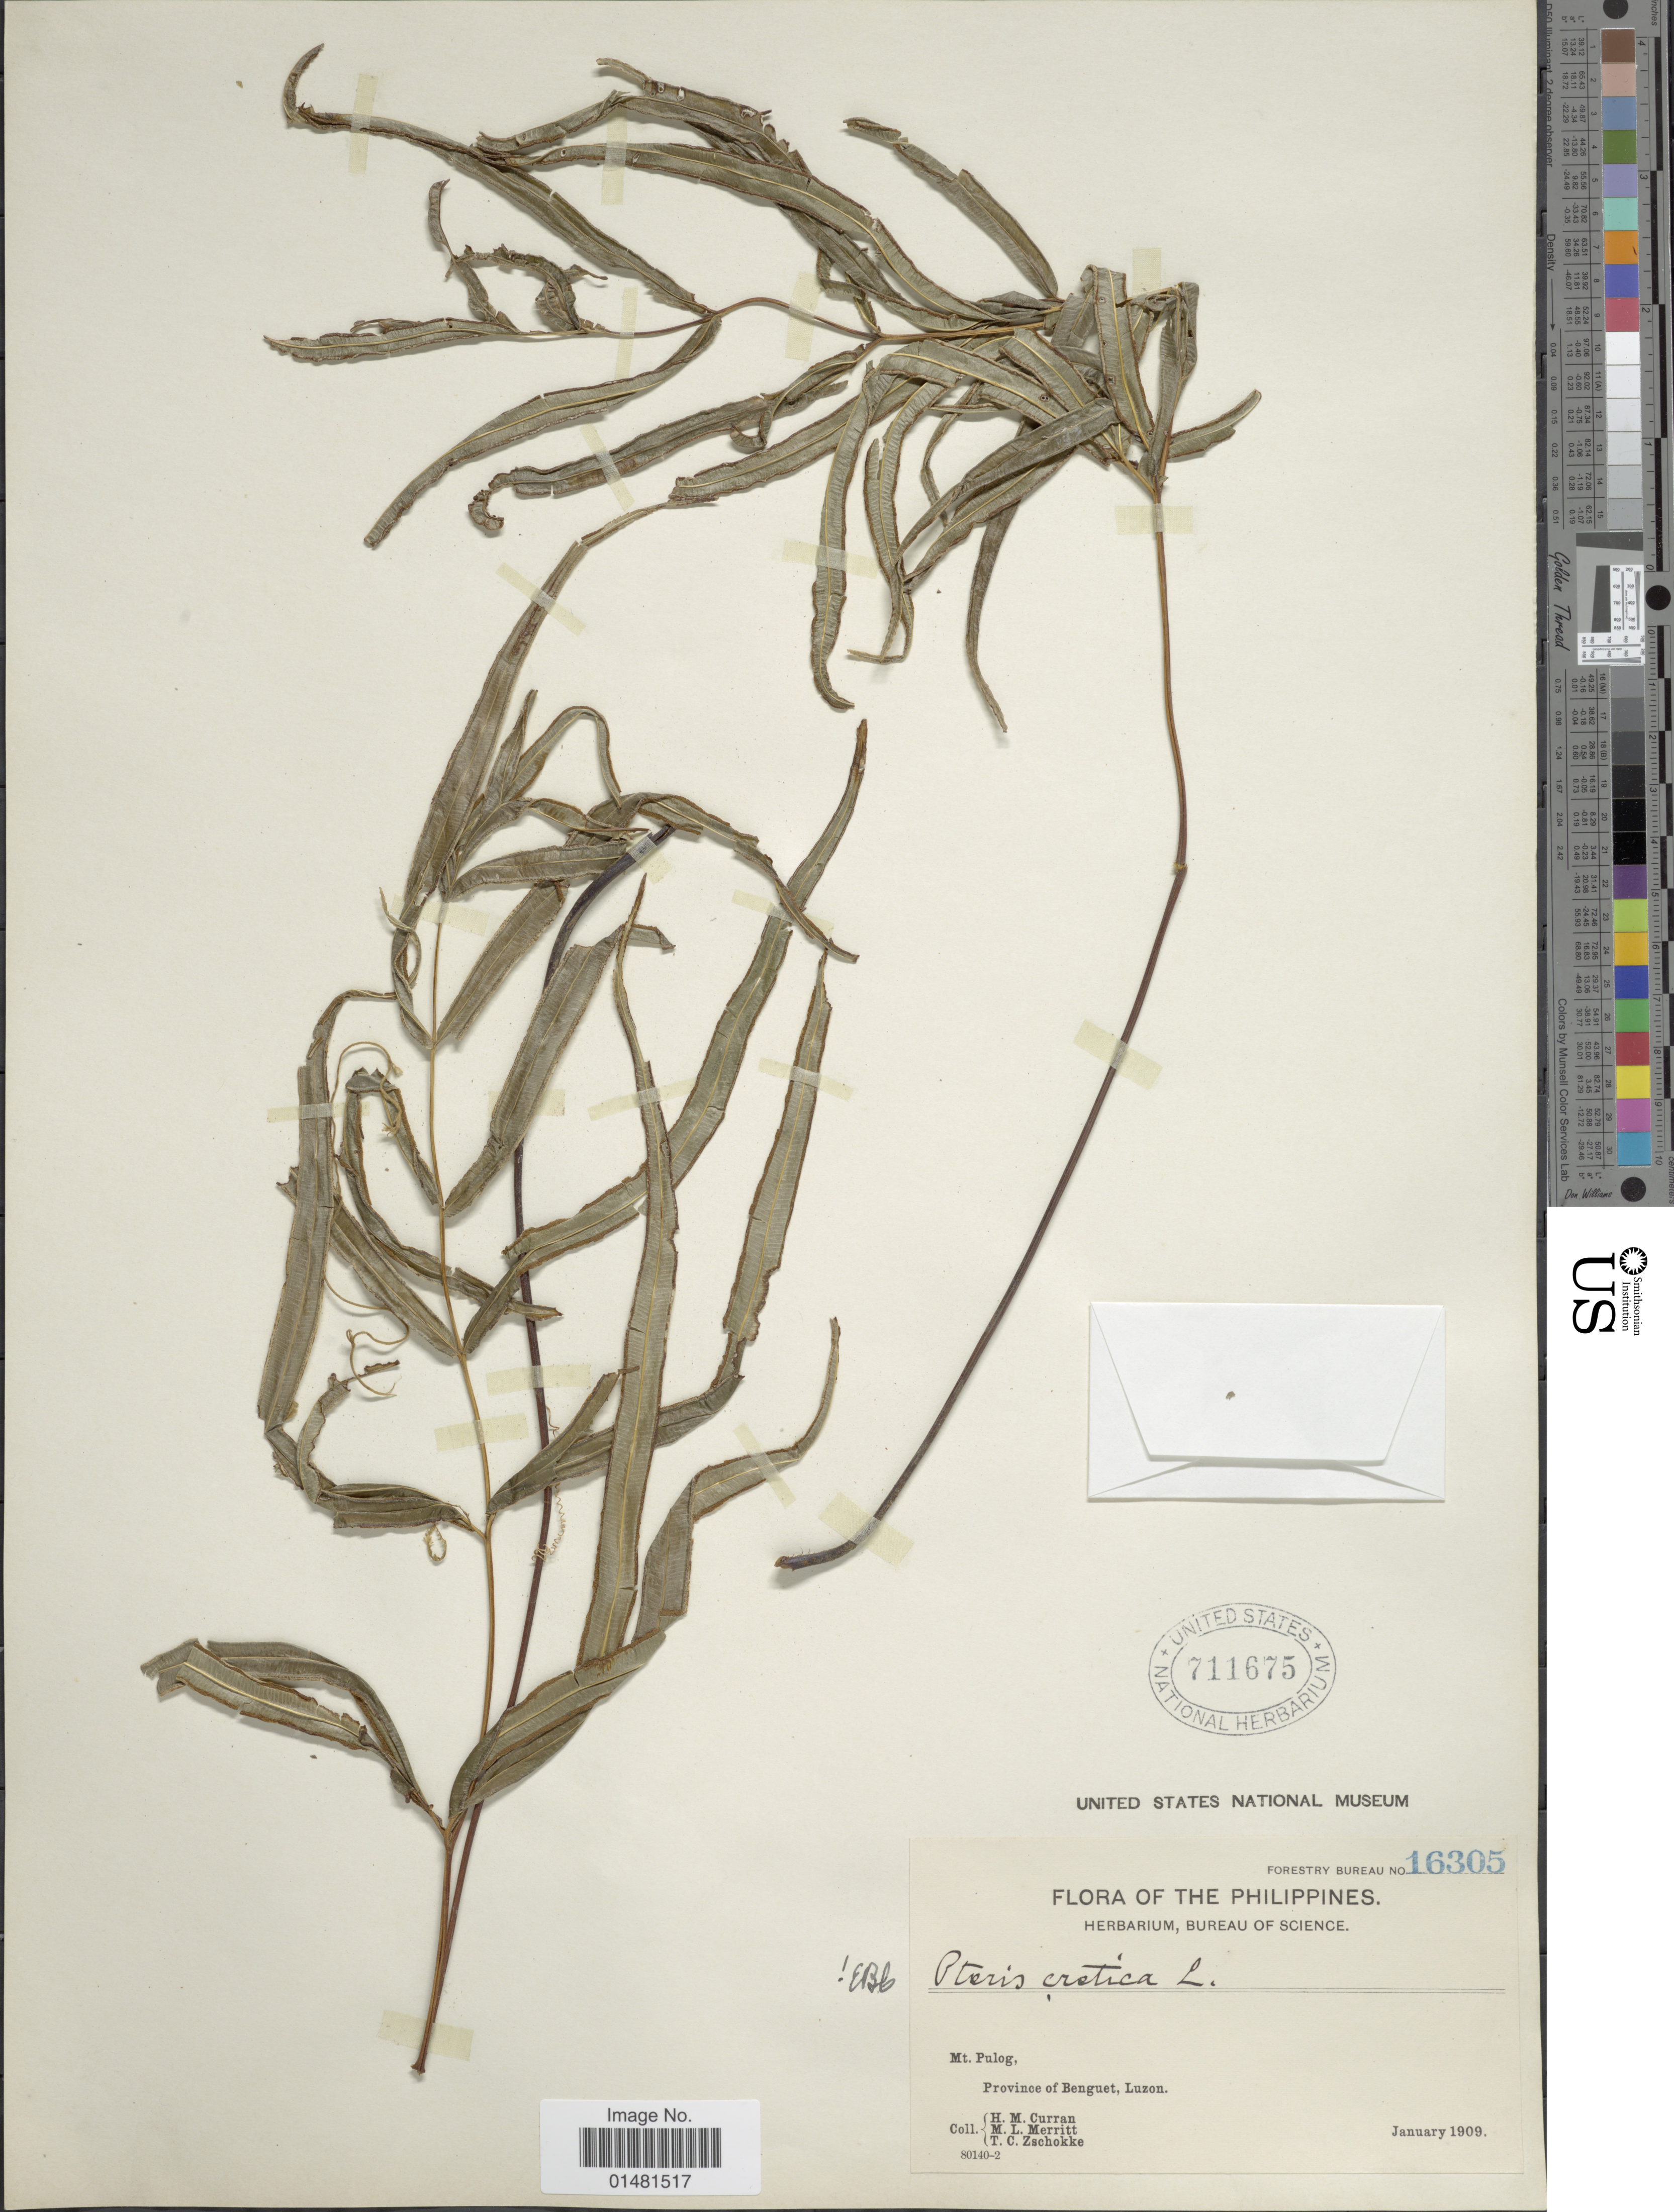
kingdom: Plantae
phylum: Tracheophyta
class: Polypodiopsida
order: Polypodiales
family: Pteridaceae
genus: Pteris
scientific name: Pteris cretica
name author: L.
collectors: H. M. Curran, M. L. Merritt & T. C. Zschokke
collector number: Forestry Bureau 16305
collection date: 1909-01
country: Philippines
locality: Mt. Pulog, Province of Benguet, Luzon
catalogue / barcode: US 711675